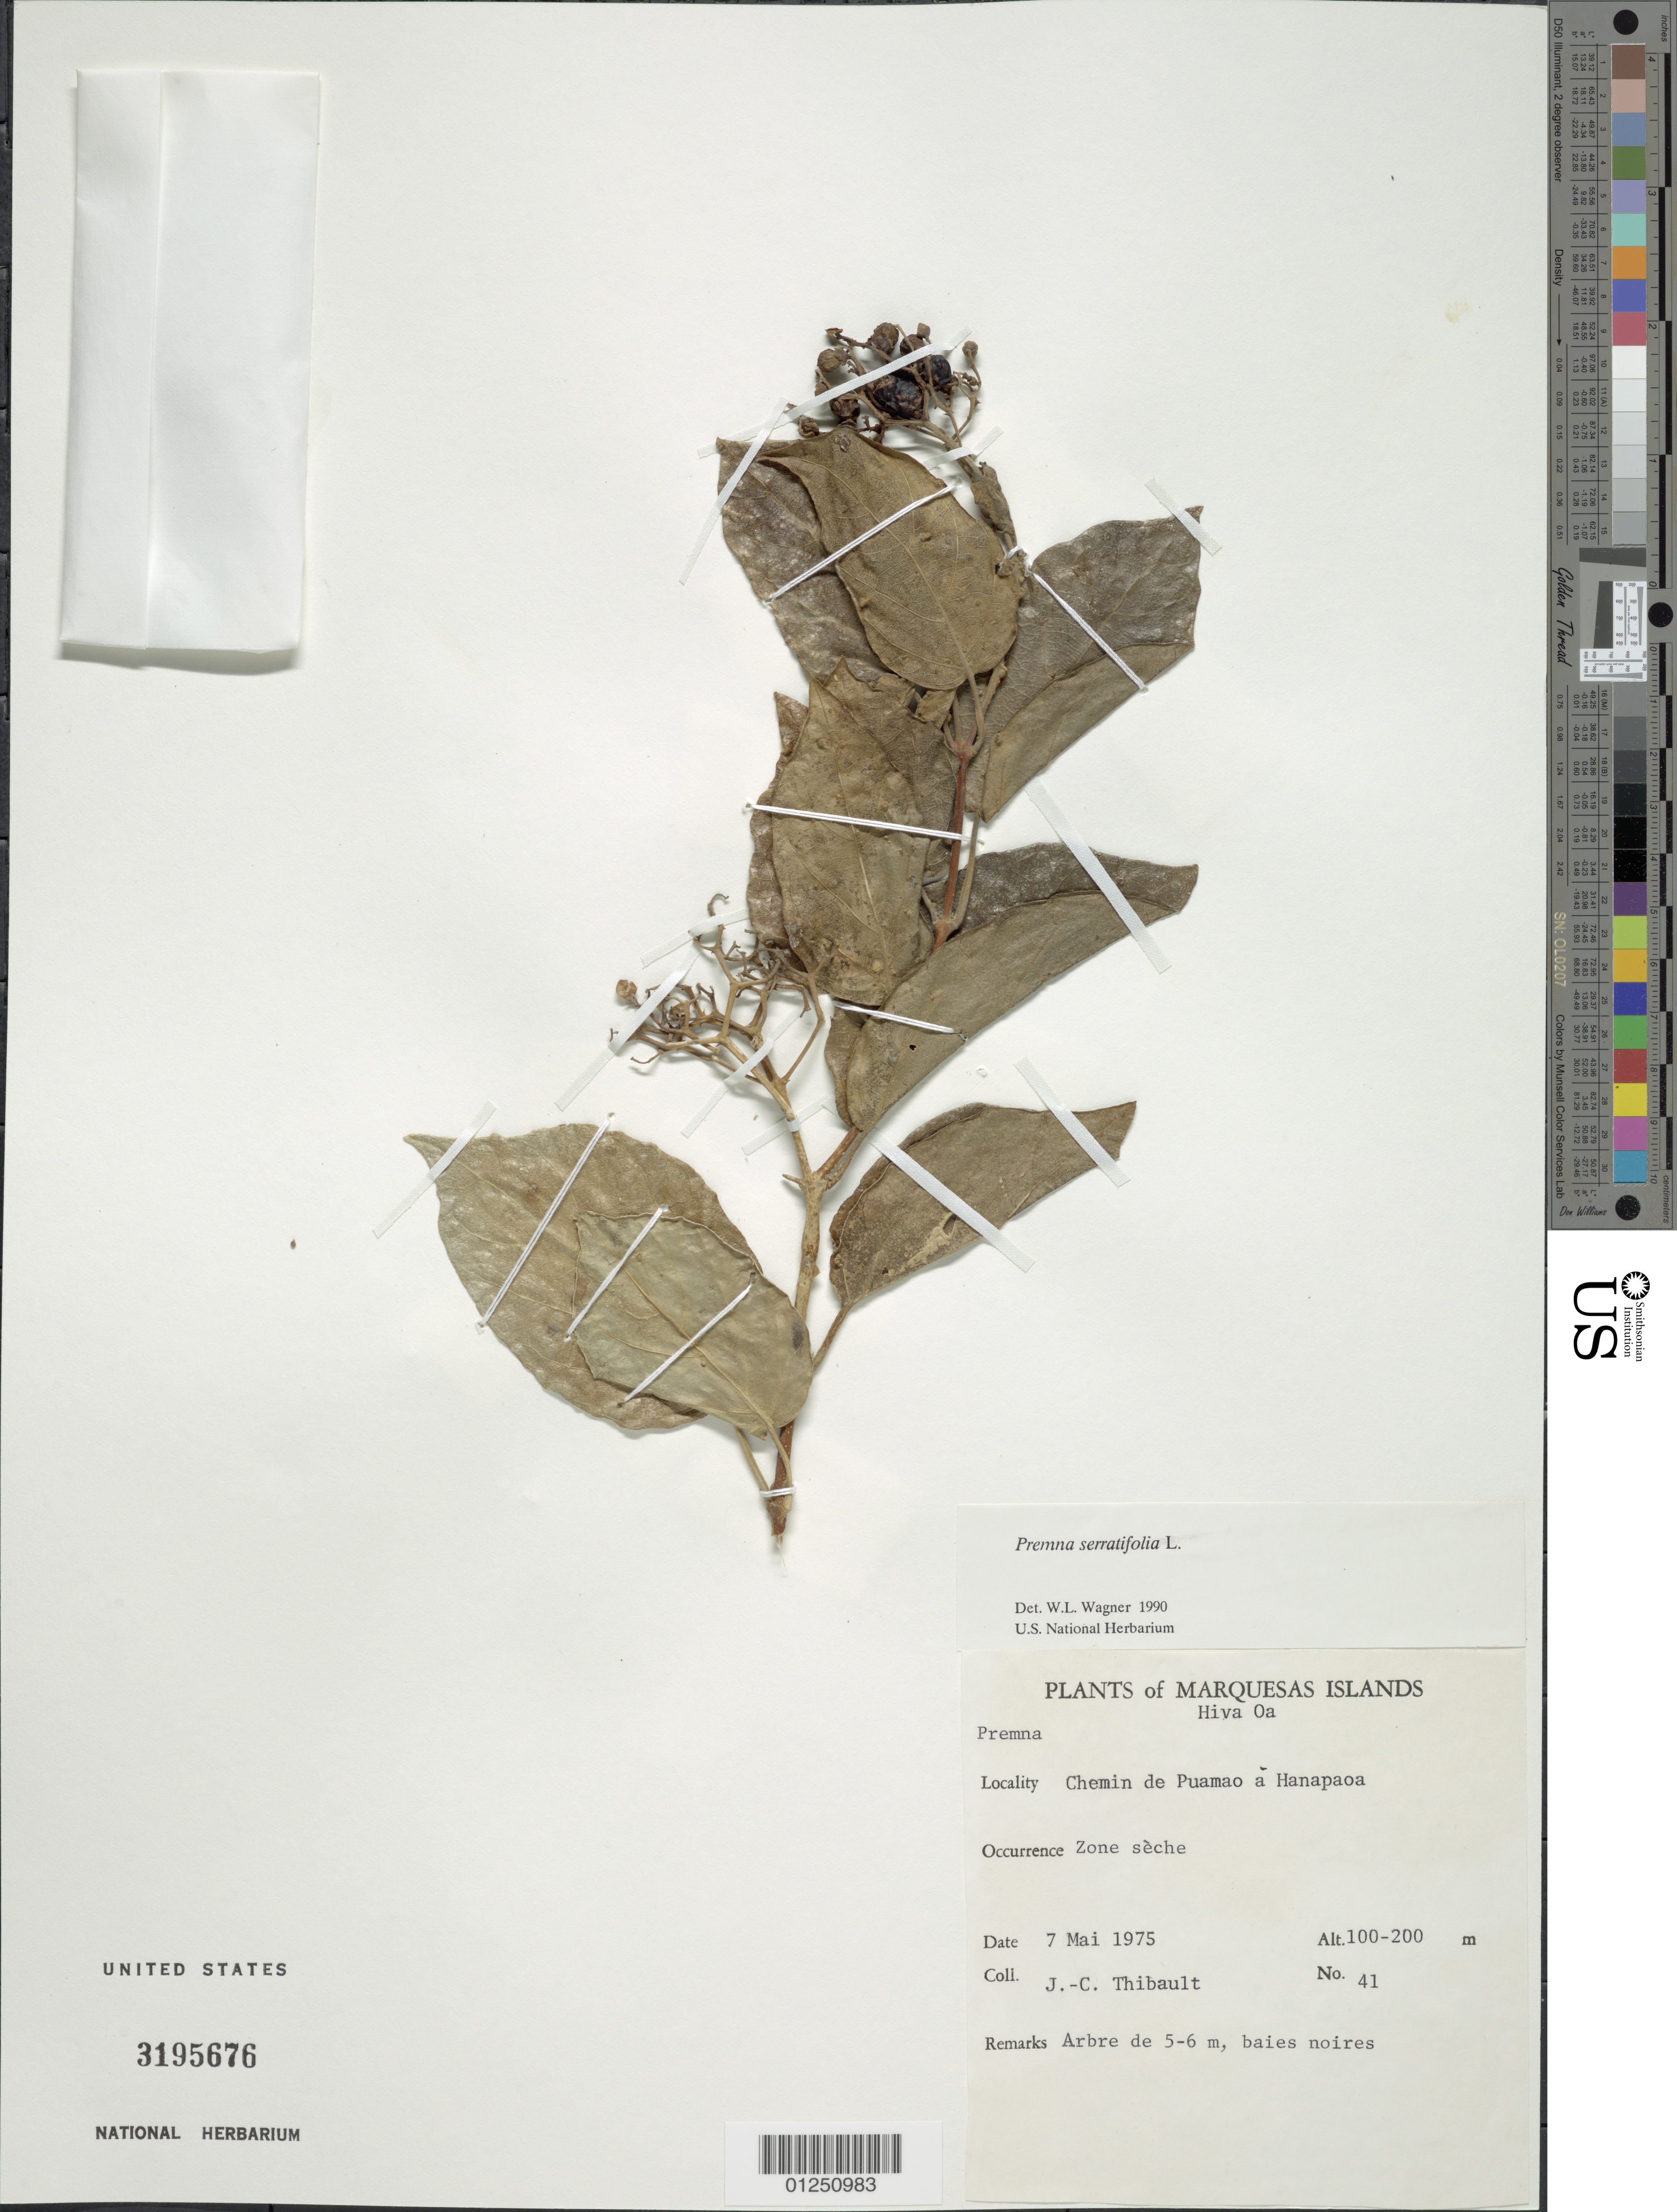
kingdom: Plantae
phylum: Tracheophyta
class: Magnoliopsida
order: Lamiales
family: Lamiaceae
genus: Premna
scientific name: Premna serratifolia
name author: L.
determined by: Wagner, W. L., (BOT), Smithsonian Institution - National Museum of Natural History (UNITED STATES)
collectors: J. Thibault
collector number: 41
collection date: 1975-05-07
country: French Polynesia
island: Hiva Oa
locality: Chemin de Puamao à Hanapaoa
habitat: Zone sèche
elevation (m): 100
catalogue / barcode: US 3195676